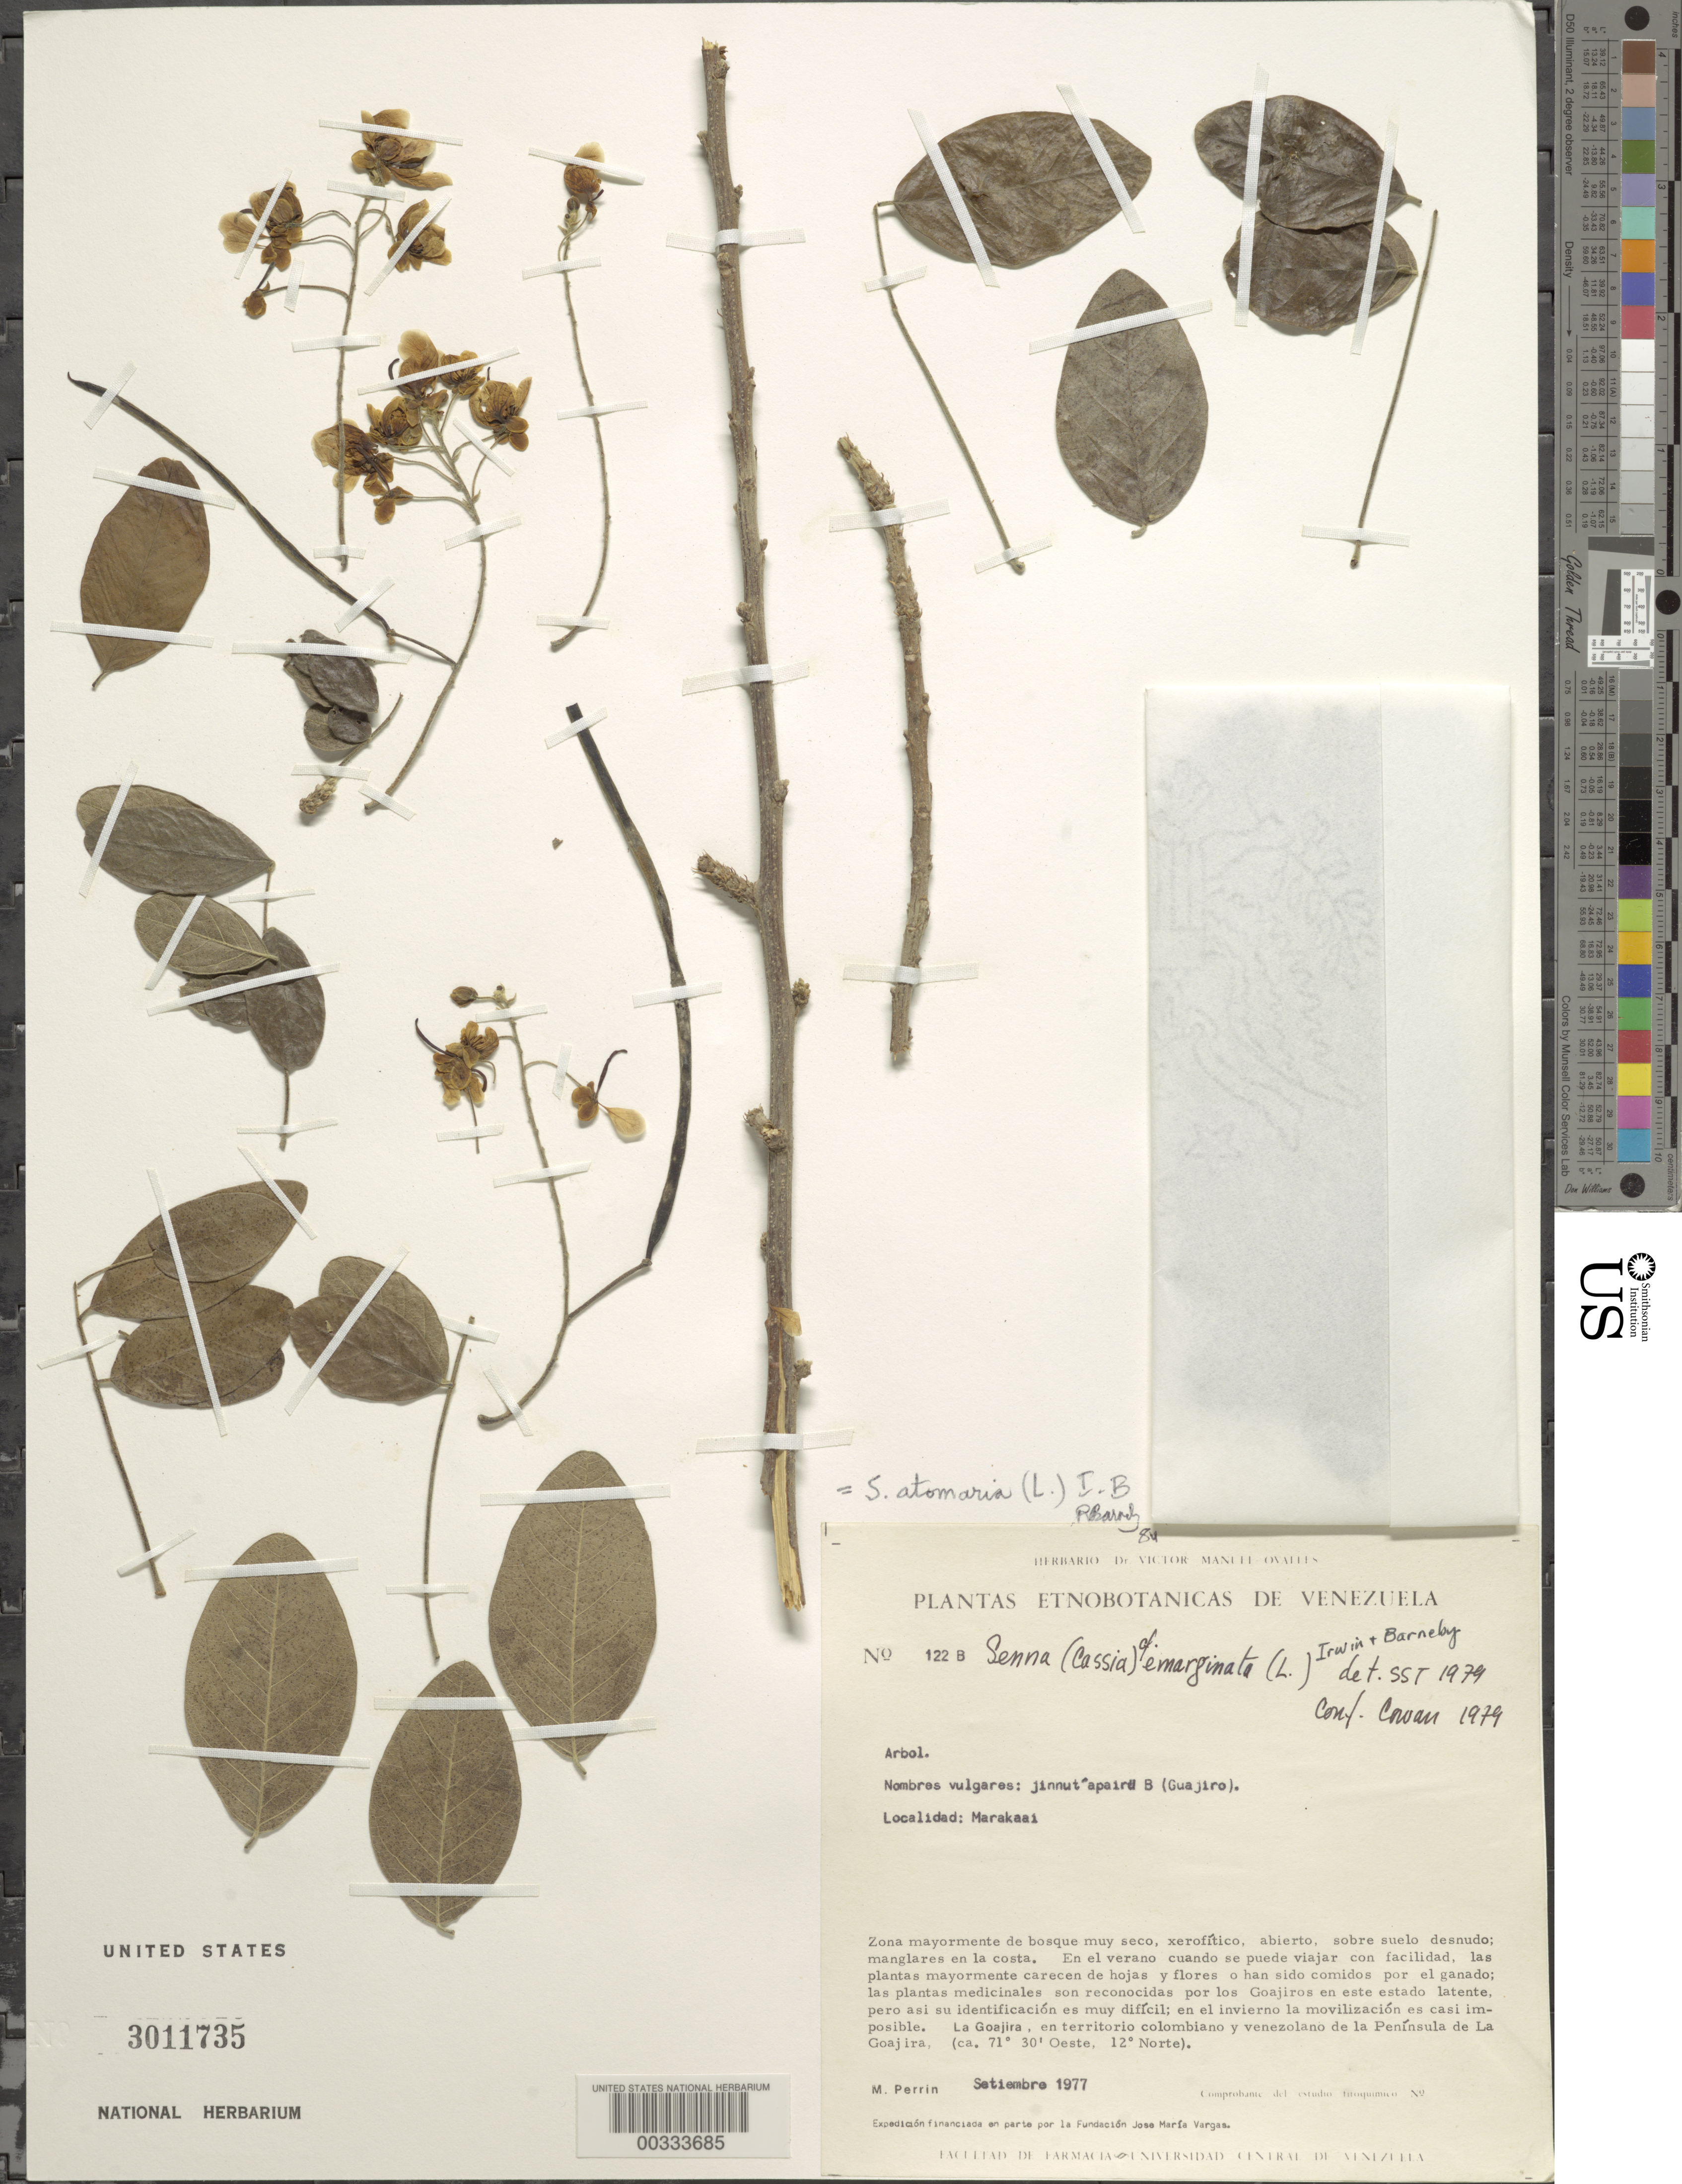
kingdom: Plantae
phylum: Tracheophyta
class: Magnoliopsida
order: Fabales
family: Fabaceae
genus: Senna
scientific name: Senna atomaria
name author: (L.) H.S. Irwin & Barneby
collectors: M. Perrin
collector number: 122 B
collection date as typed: Sep 1977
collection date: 1977-09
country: Venezuela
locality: Marakaai; la goajira peninsula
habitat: Secondary xerophytic forest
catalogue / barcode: US 3011735